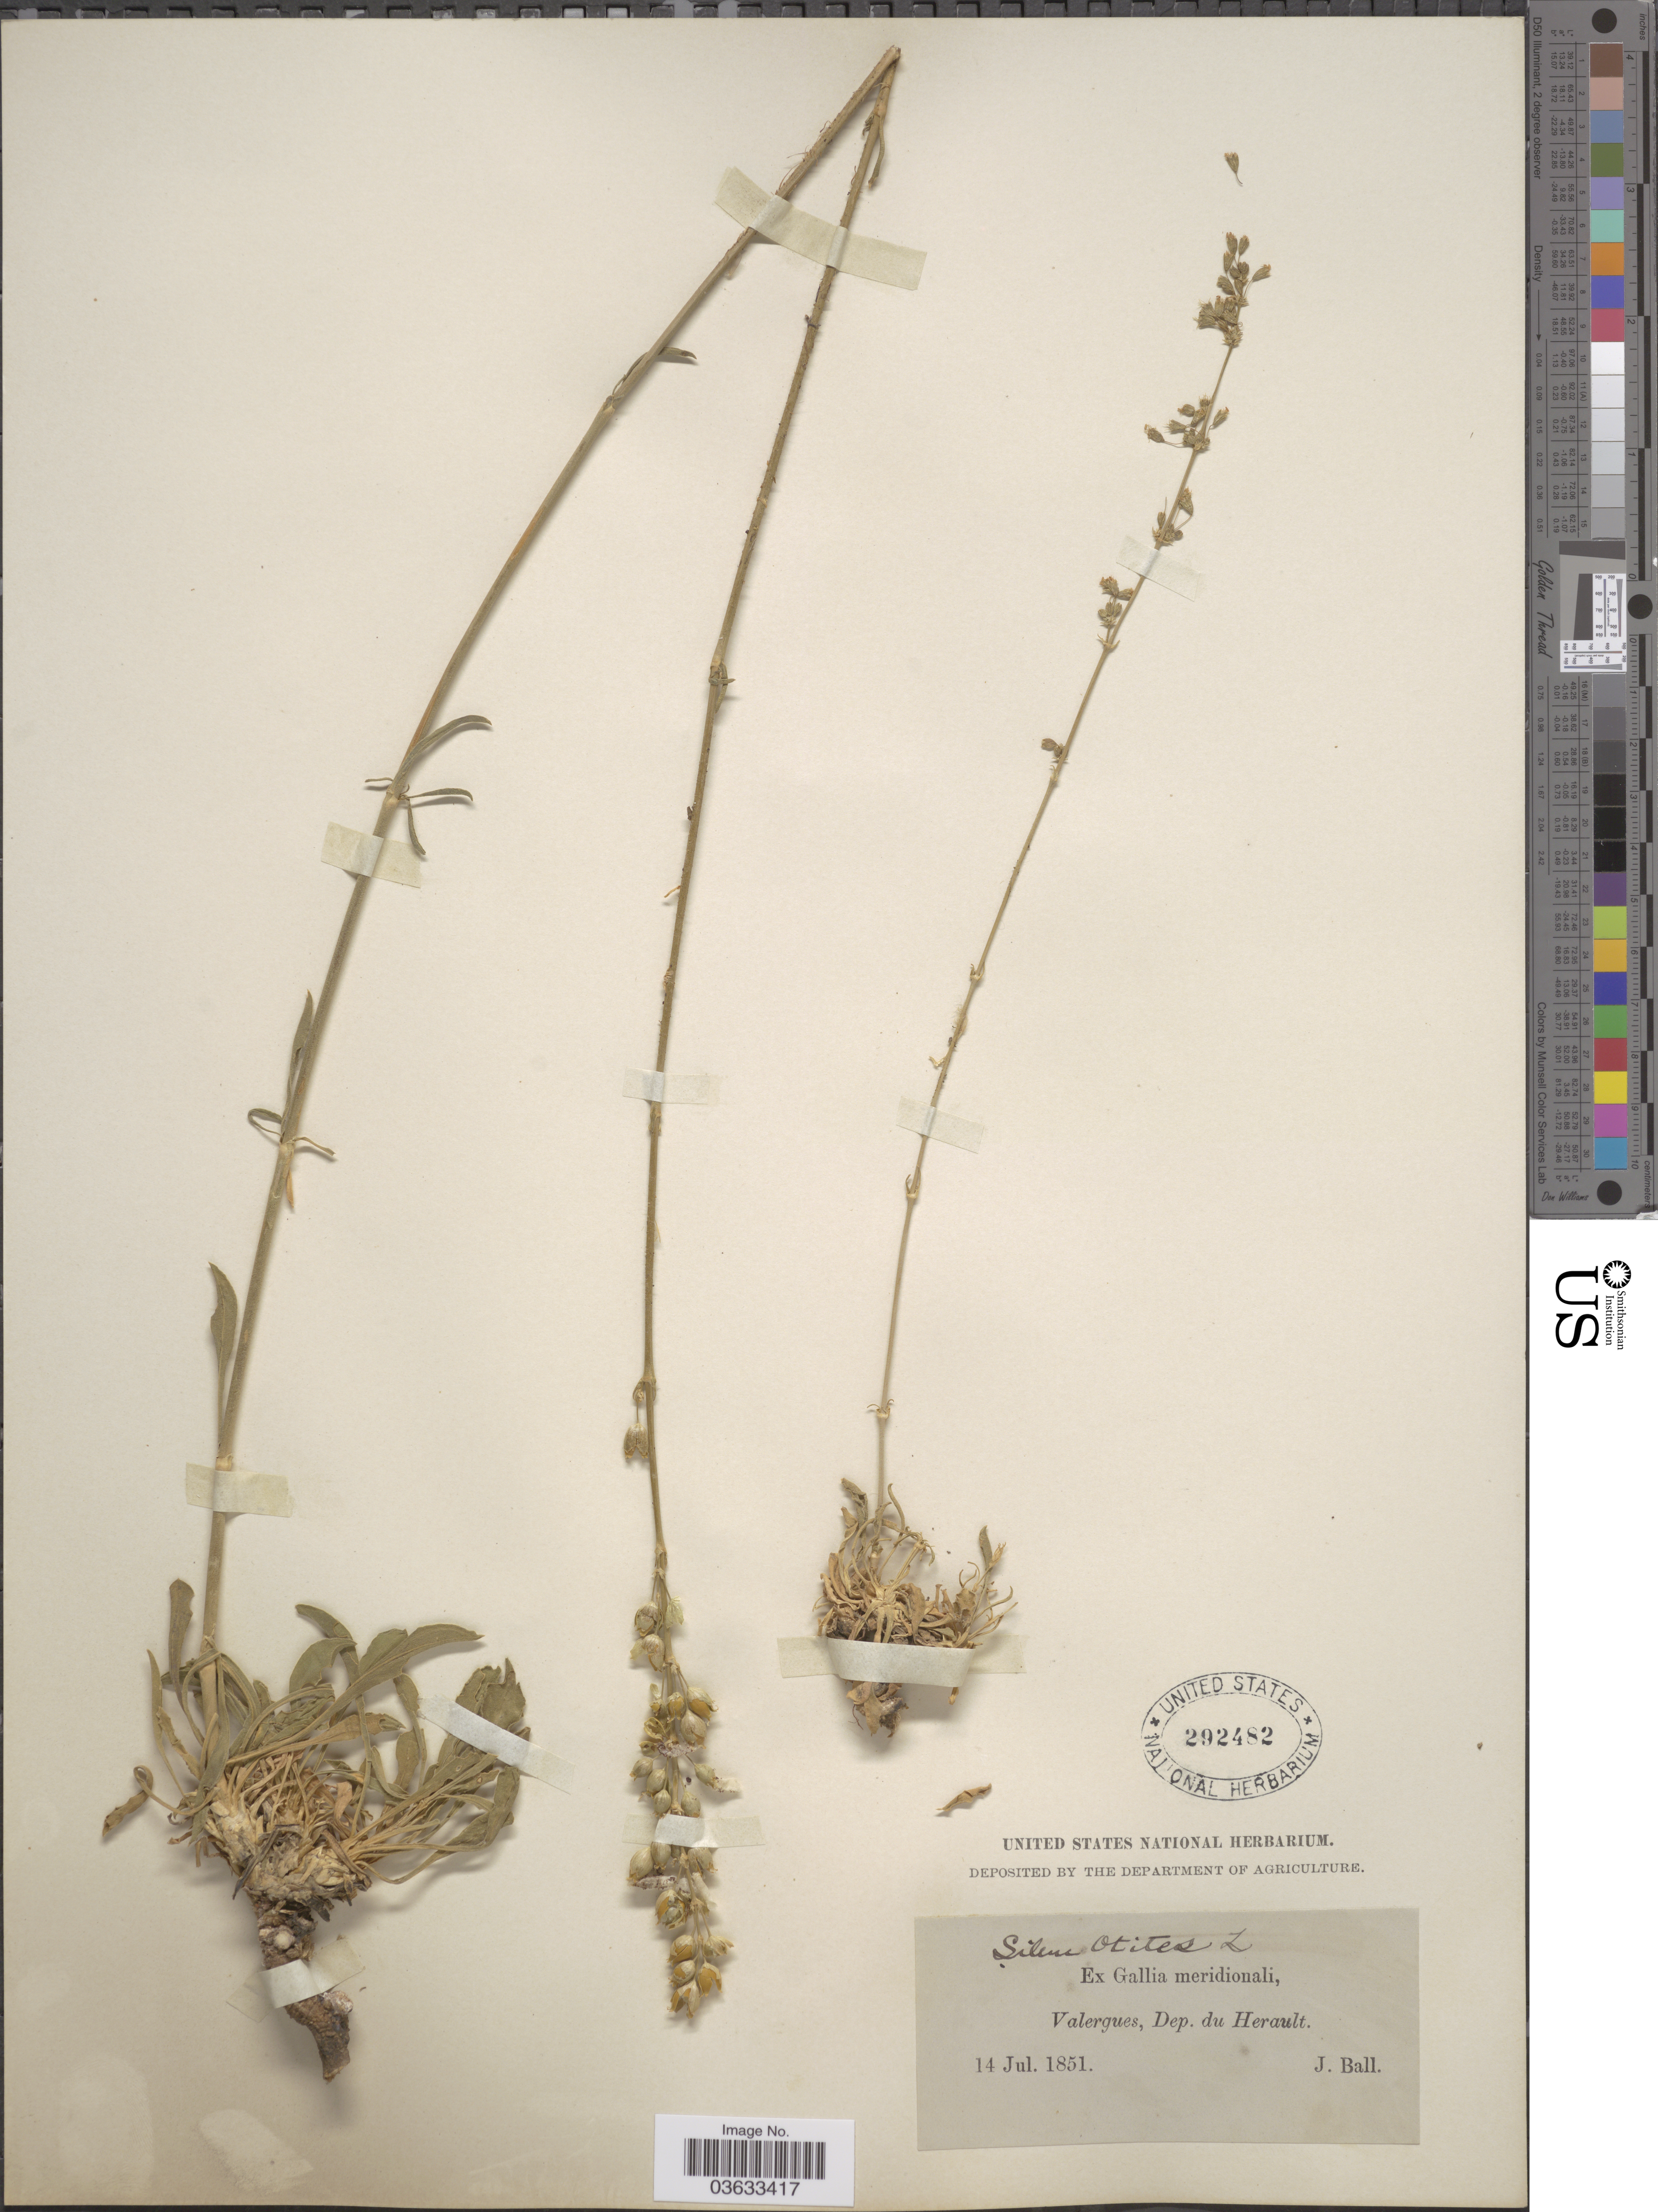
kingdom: Plantae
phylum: Tracheophyta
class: Magnoliopsida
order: Caryophyllales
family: Caryophyllaceae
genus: Silene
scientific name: Silene otites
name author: (L.) Wibel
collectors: J. Ball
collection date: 1851-07-14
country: France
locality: Ex Gallia meridionali, Valergues, Dep. du Herault.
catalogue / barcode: US 292482